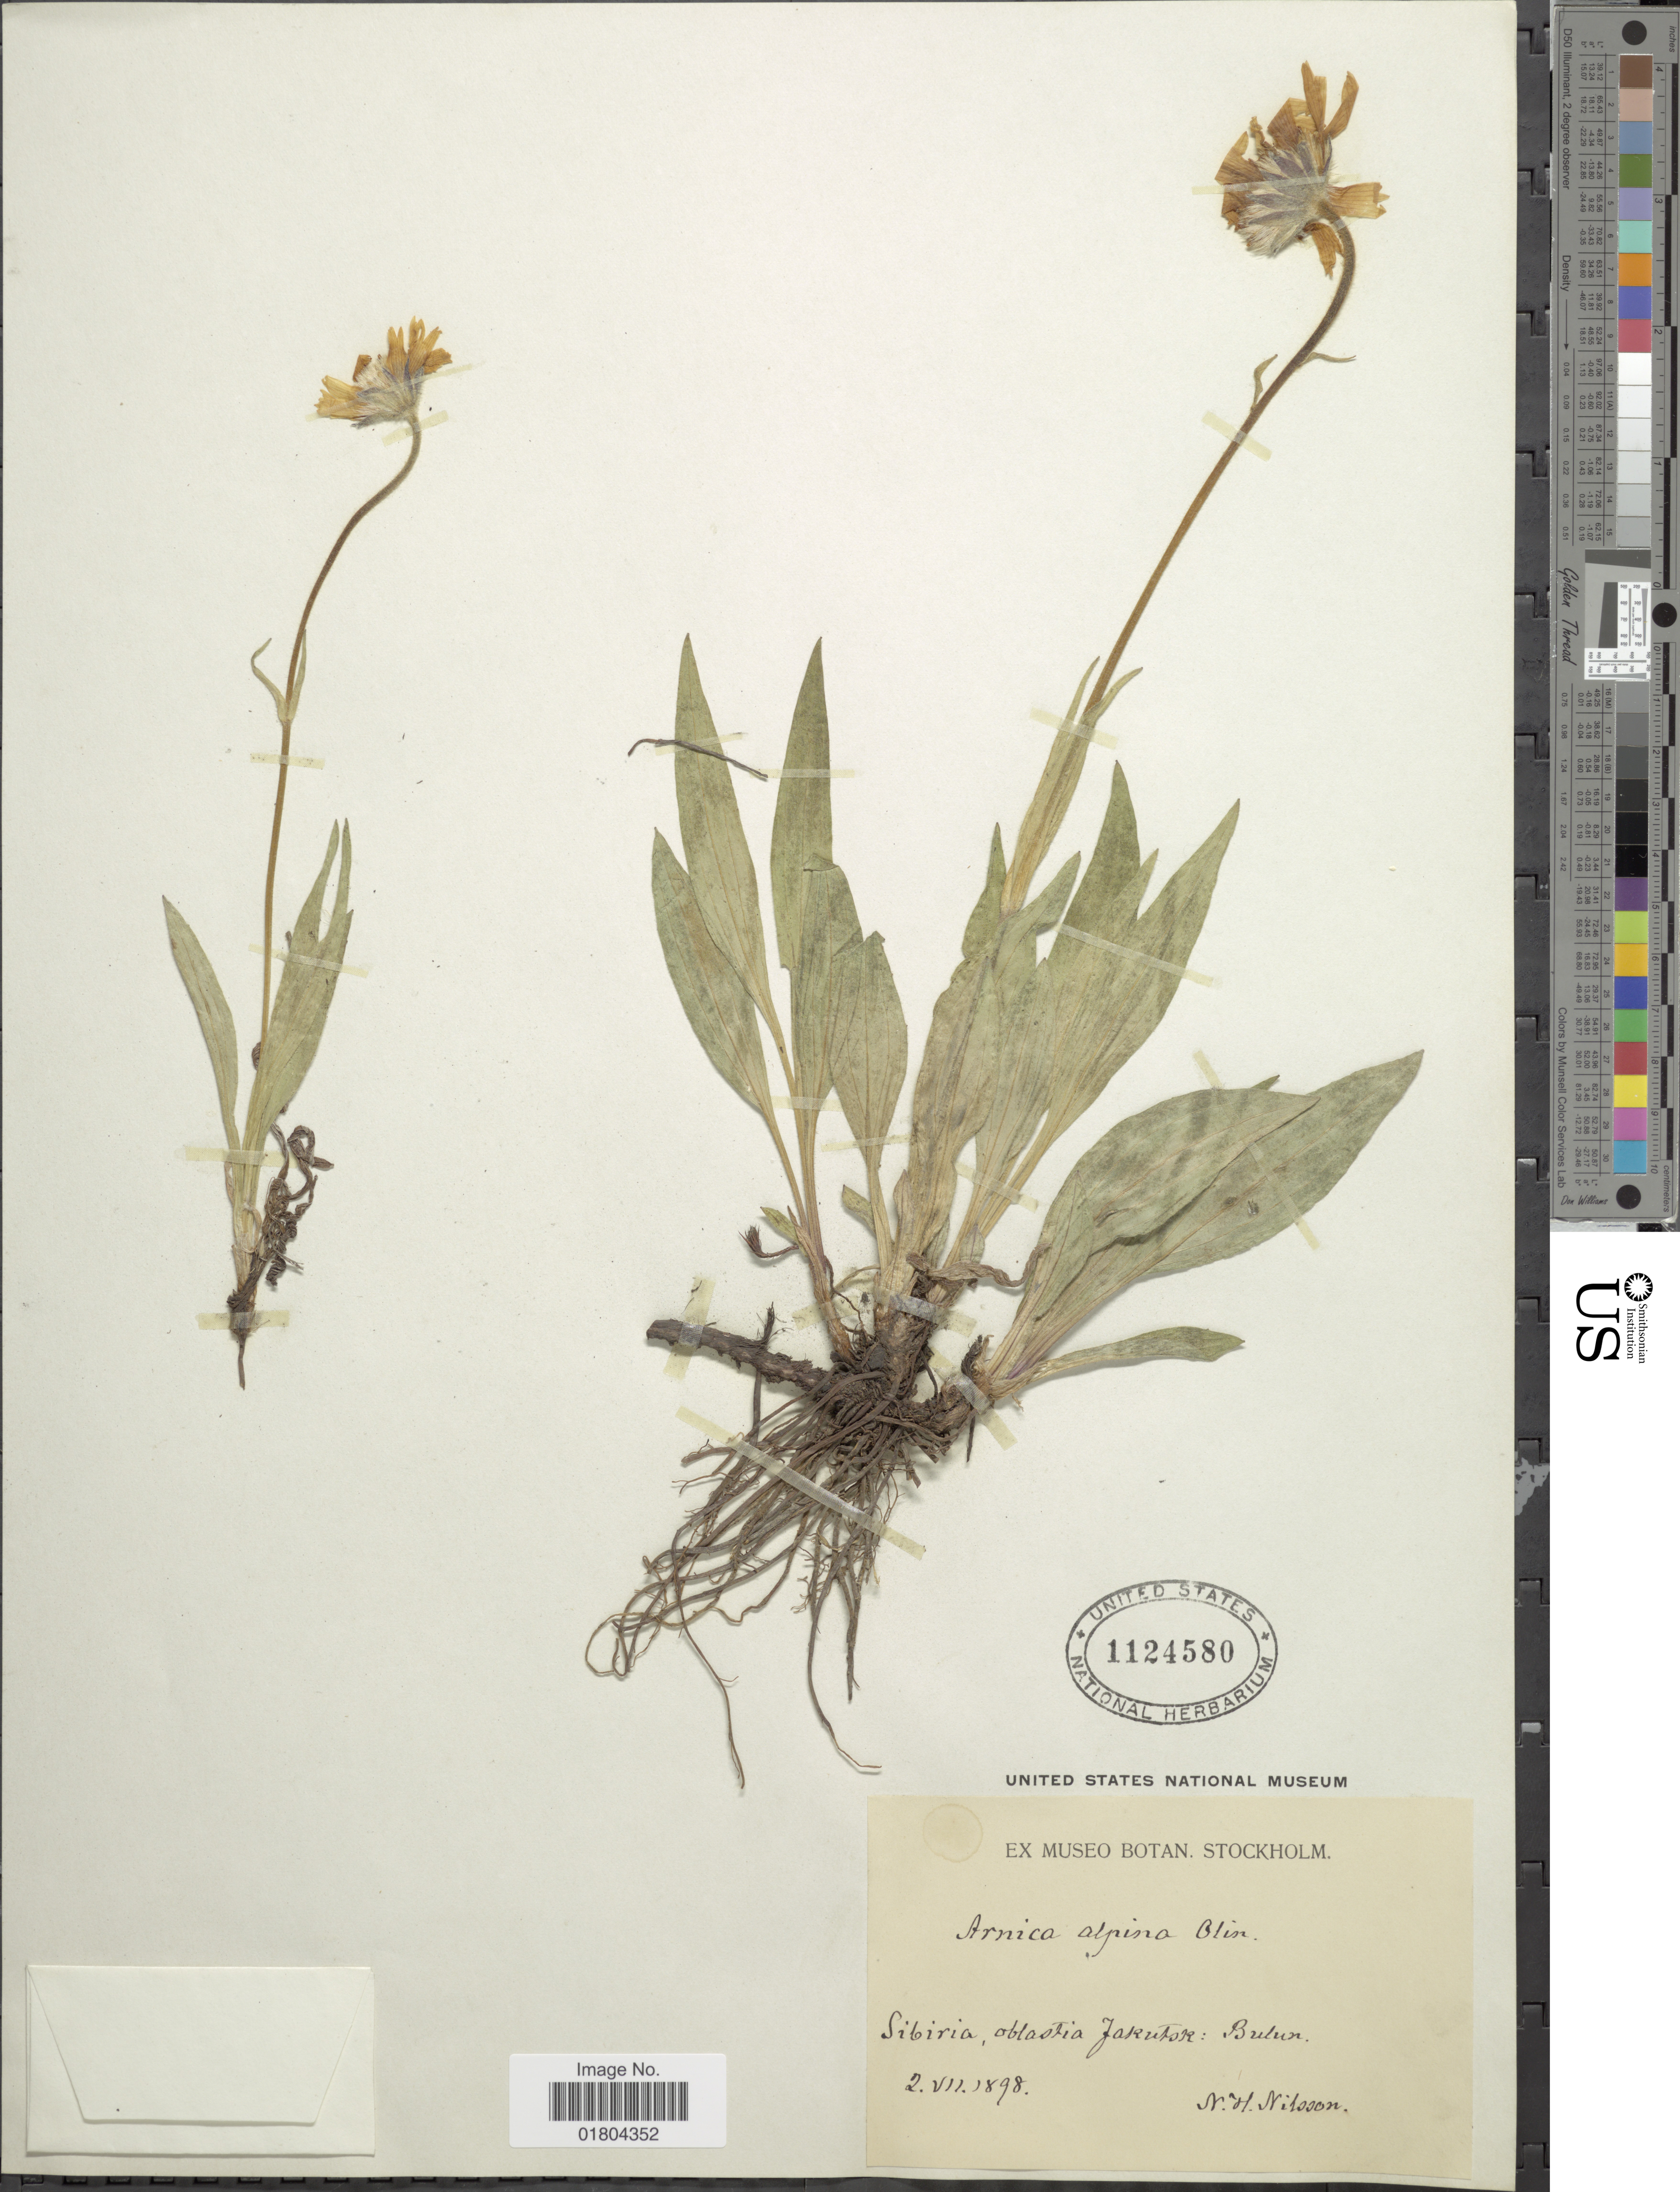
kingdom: Plantae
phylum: Tracheophyta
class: Magnoliopsida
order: Asterales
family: Asteraceae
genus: Arnica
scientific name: Arnica alpina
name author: Willd. ex Steud.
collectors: N. H. Nilsson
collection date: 1898-07-02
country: Russian Federation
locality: Sibiria, oblastia Jakutor: Bulun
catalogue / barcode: US 1124580